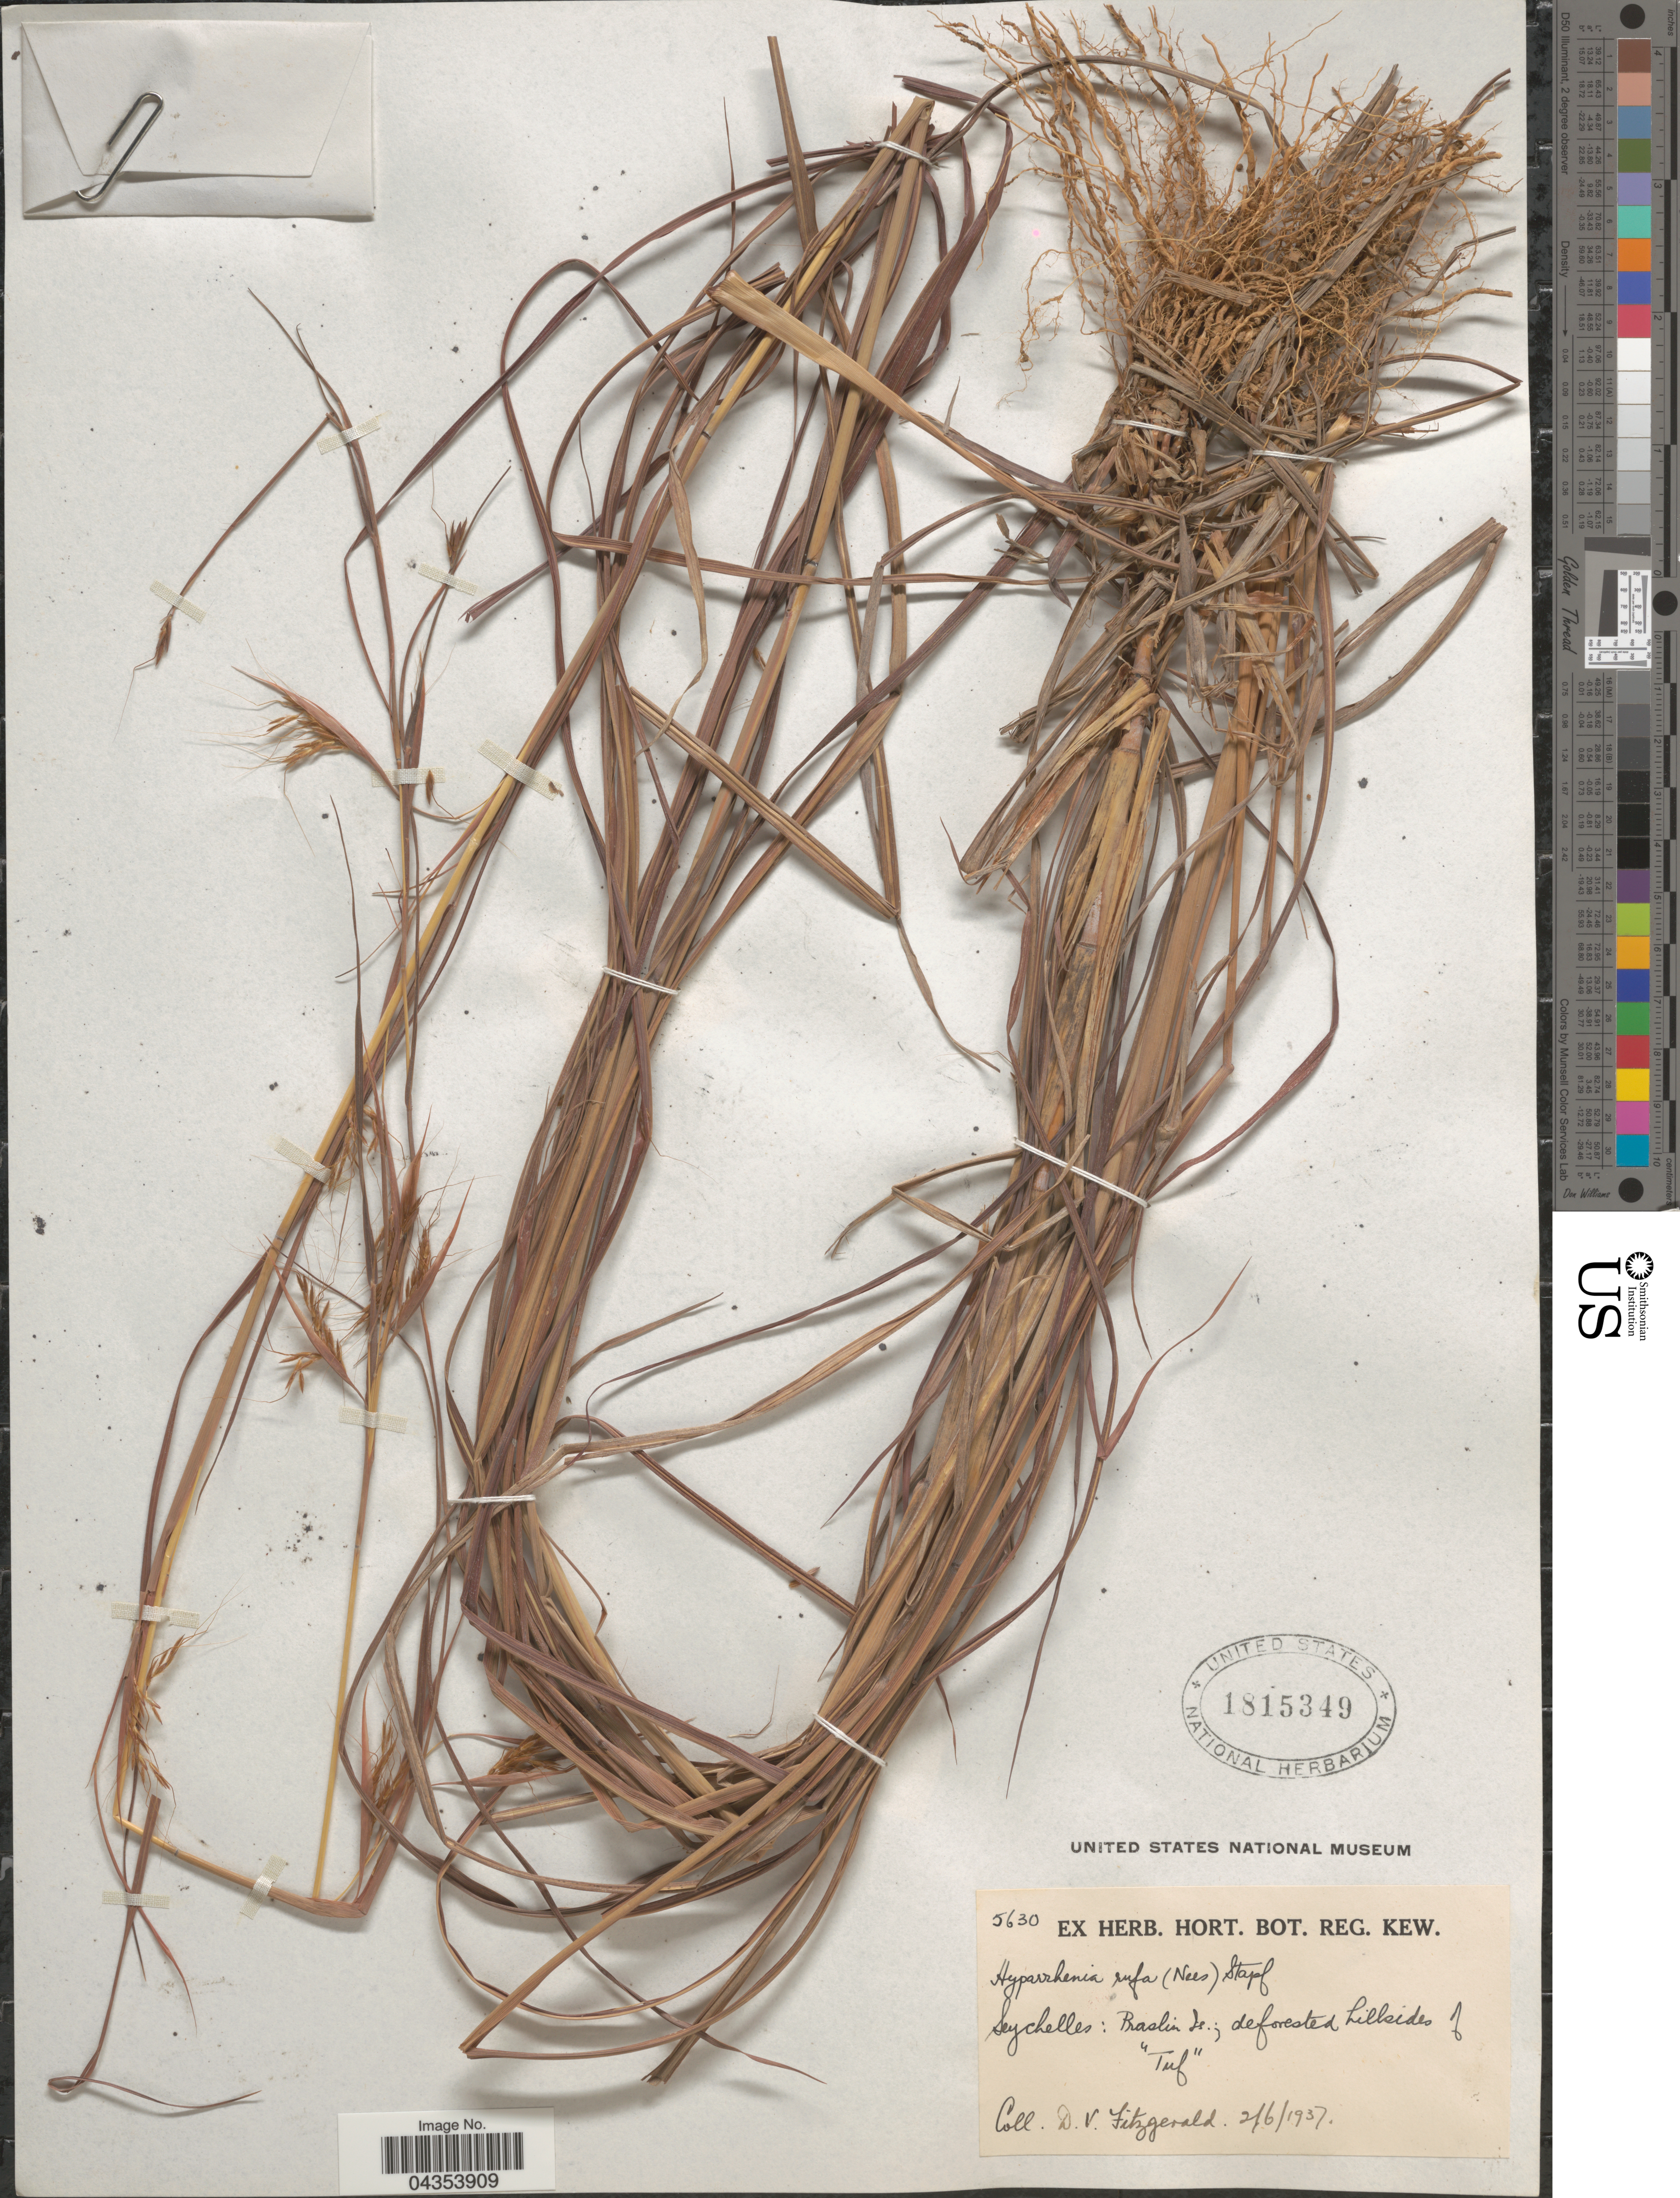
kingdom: Plantae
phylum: Tracheophyta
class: Liliopsida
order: Poales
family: Poaceae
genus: Hyparrhenia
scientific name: Hyparrhenia rufa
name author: (Nees) Stapf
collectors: D. Vesey-Fitzgerald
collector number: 5630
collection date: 1937-06-02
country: Seychelles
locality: Praslin Is., deforested hillsides of "Tuf".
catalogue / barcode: US 1815349